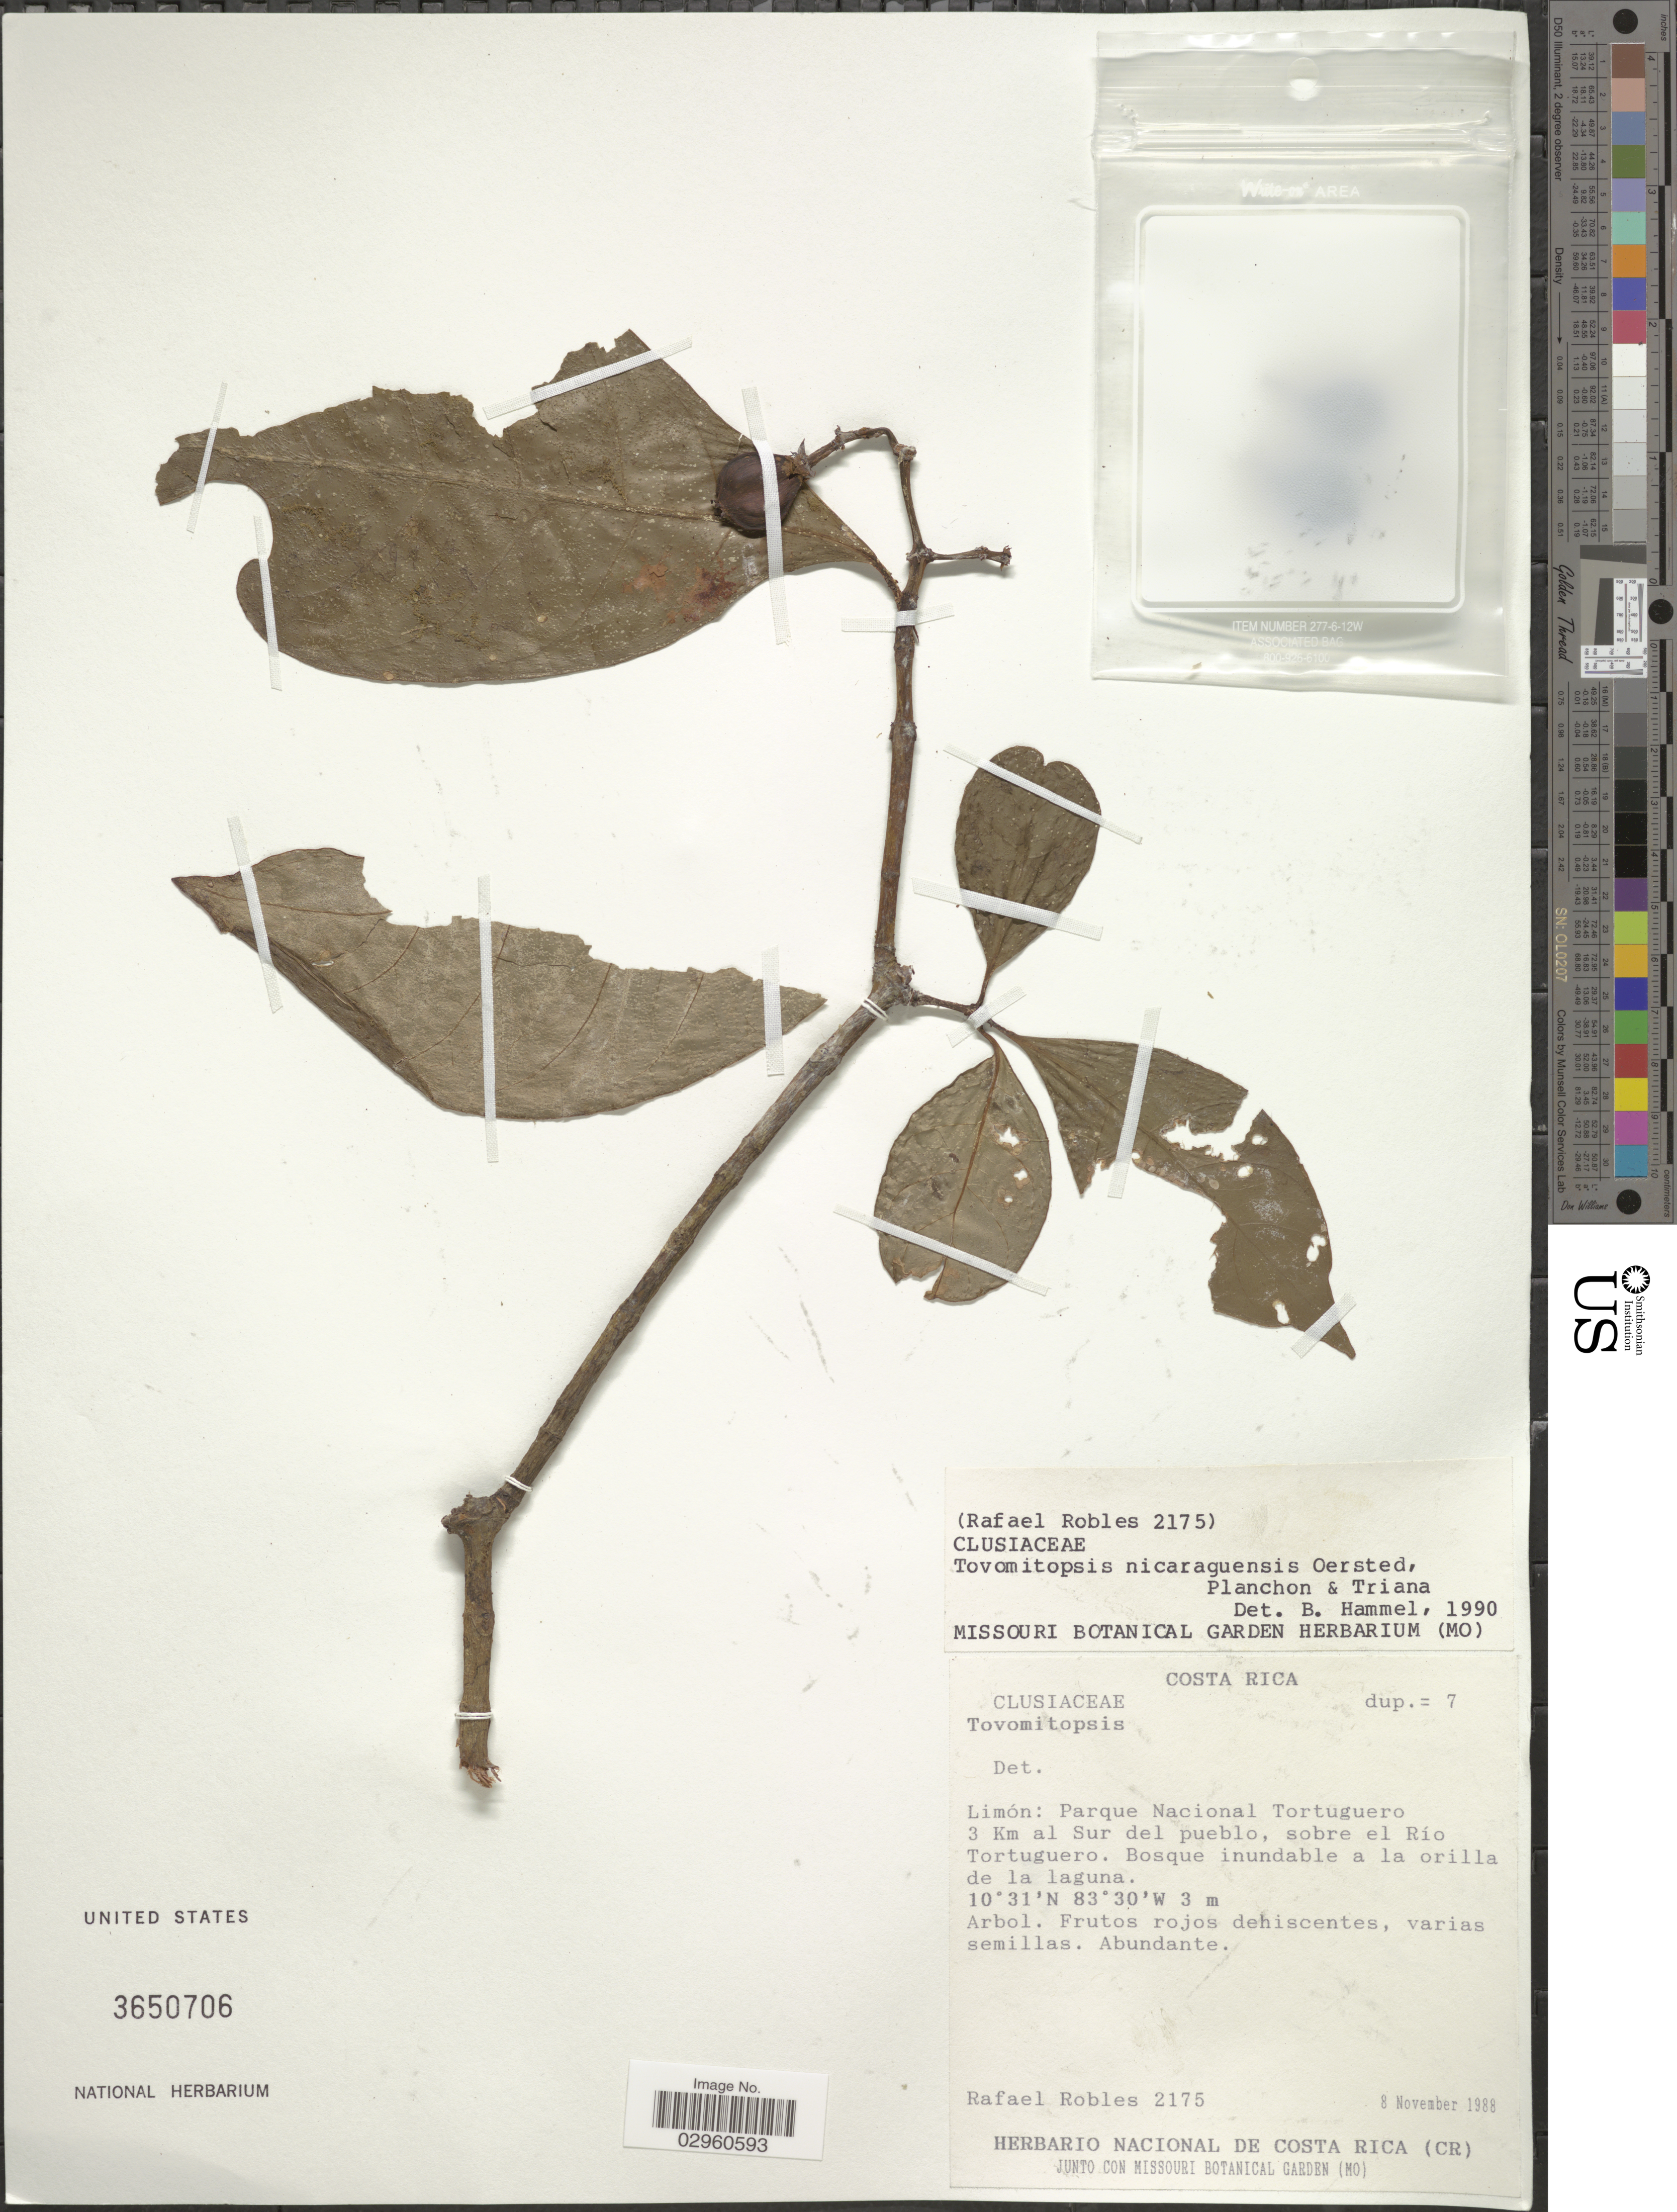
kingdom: Plantae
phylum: Tracheophyta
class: Magnoliopsida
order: Malpighiales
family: Clusiaceae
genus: Chrysochlamys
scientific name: Chrysochlamys nicaraguensis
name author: (Oerst. et al.) Hemsl.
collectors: R. Robles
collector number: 2175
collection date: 1988-11-08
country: Costa Rica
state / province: Limón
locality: Limón: Parque Nacional Tortuguero 3 Km al Sur del pueblo, sobre el Río Tortuguero.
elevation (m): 3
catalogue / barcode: US 3650706